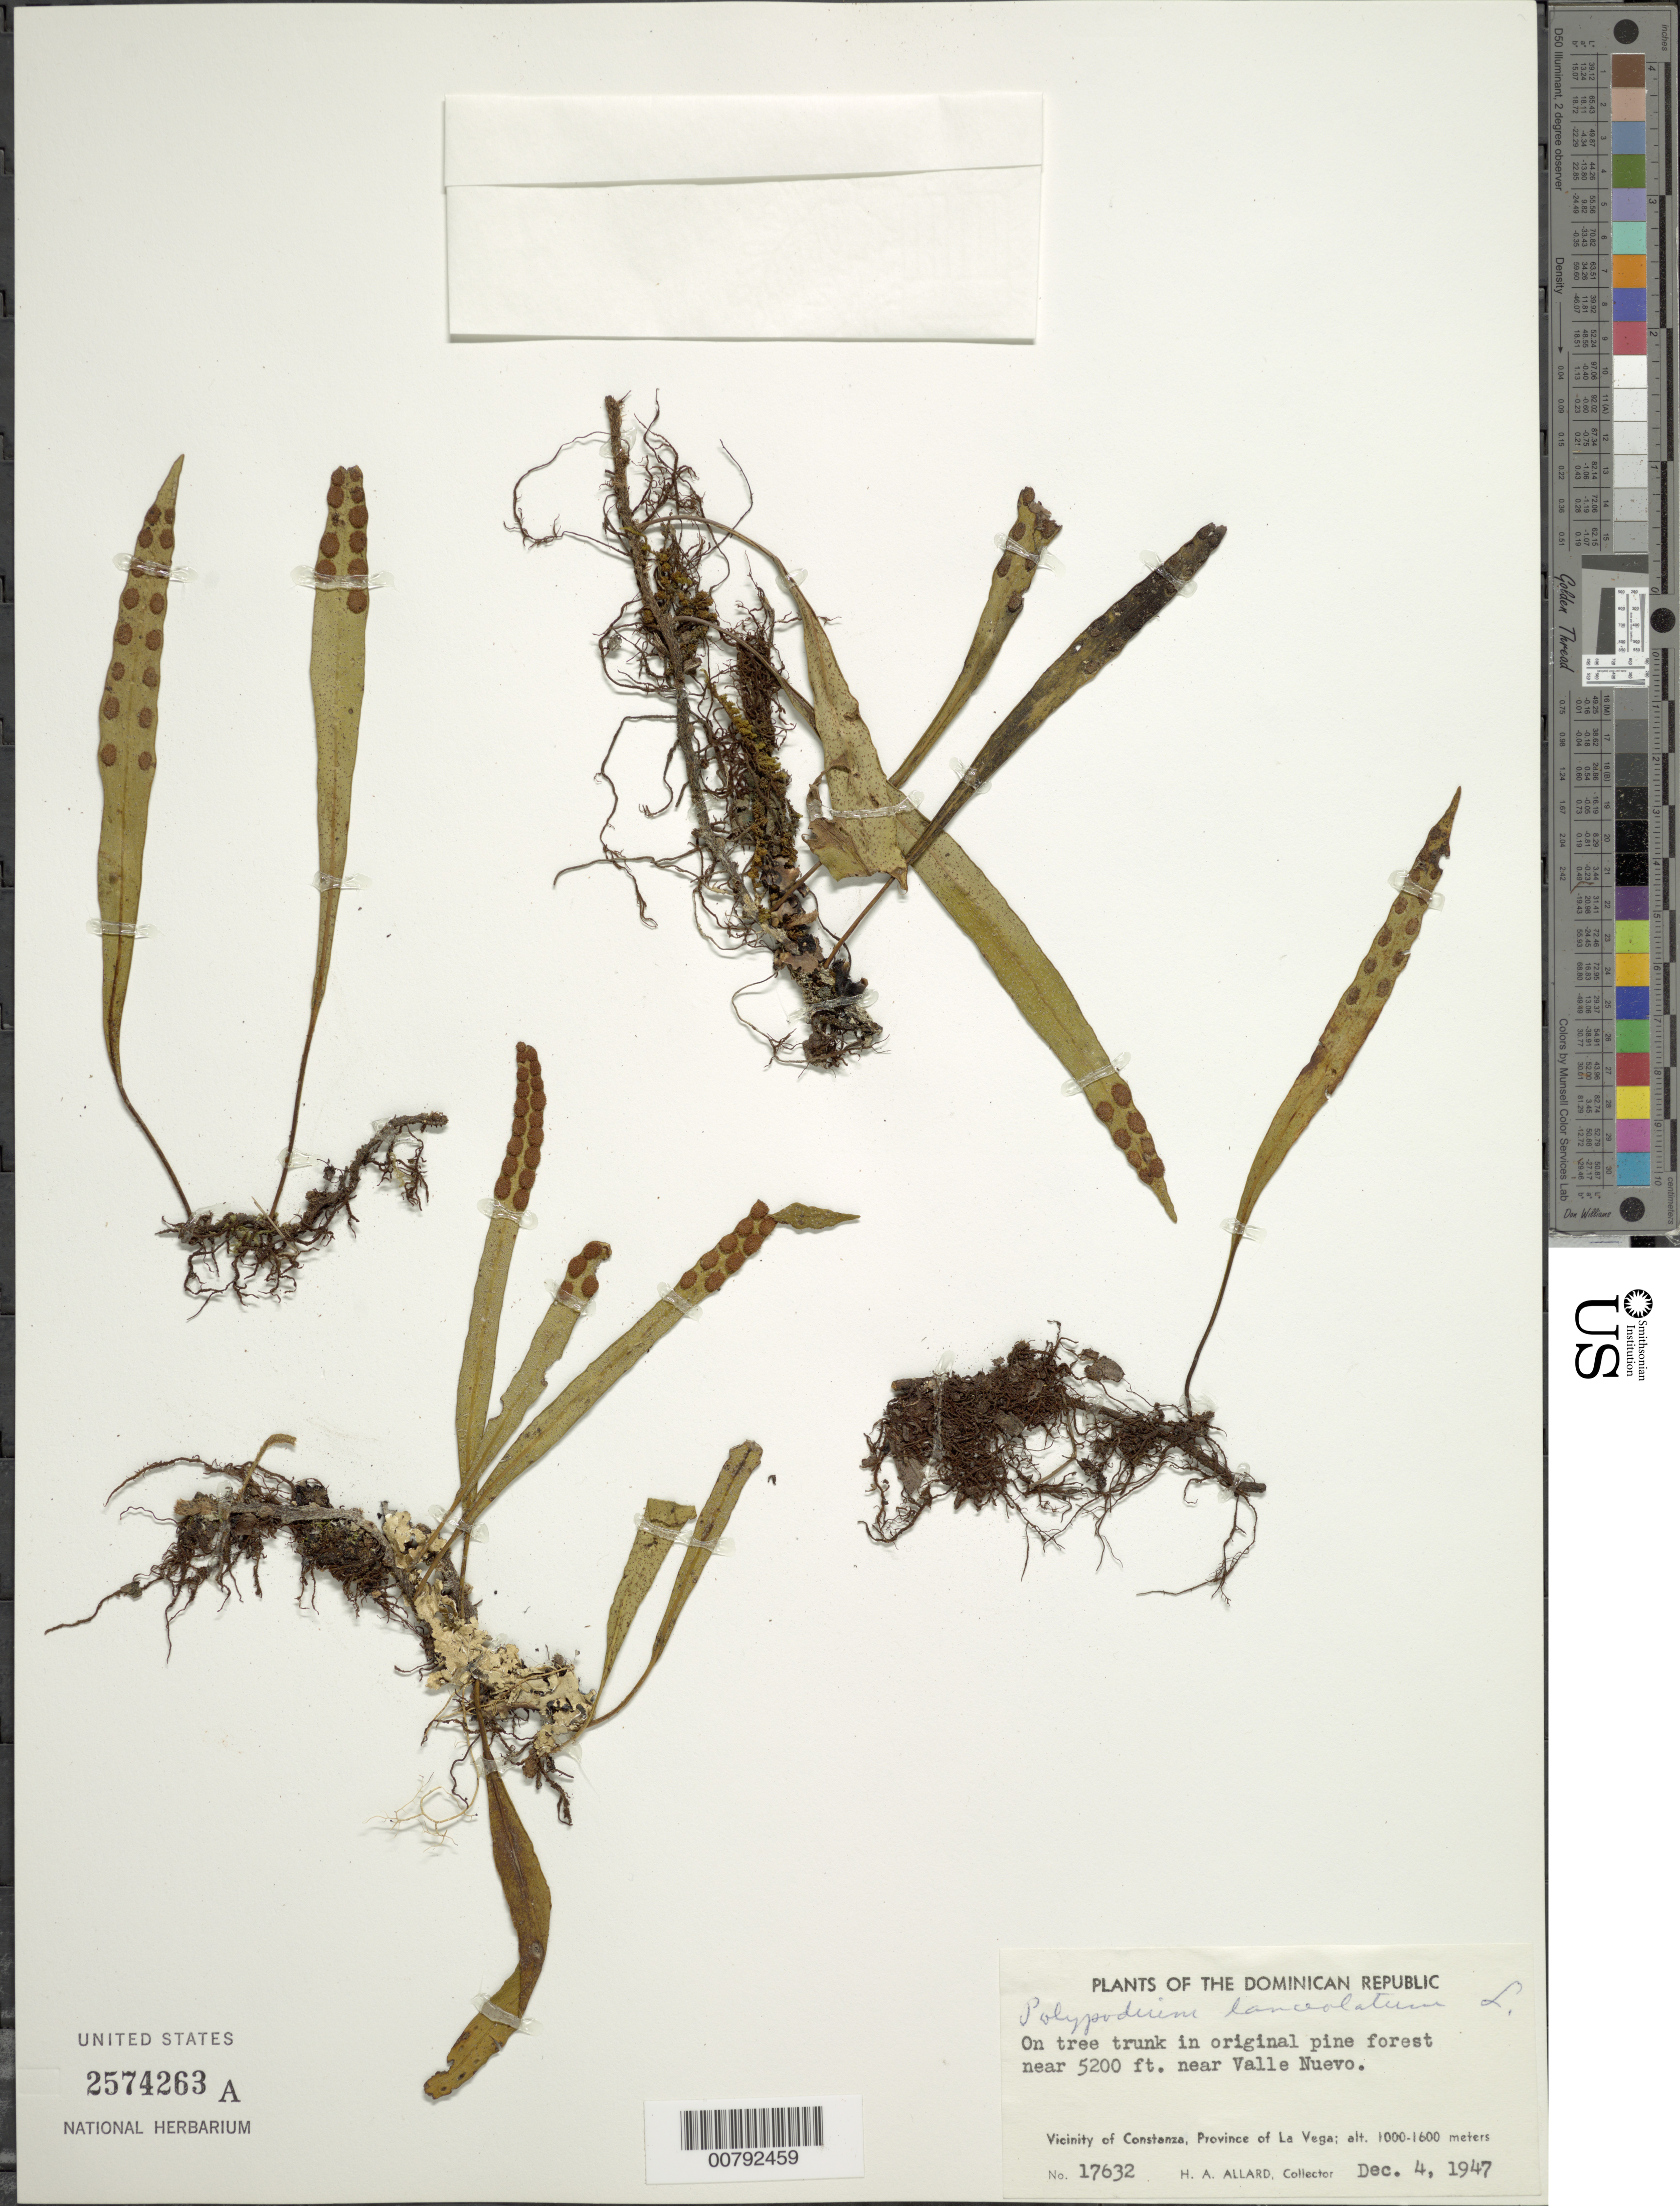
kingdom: Plantae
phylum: Tracheophyta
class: Polypodiopsida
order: Polypodiales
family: Polypodiaceae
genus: Pleopeltis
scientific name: Pleopeltis marginata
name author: A.R. Sm. & Tejero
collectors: H. A. Allard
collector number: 17632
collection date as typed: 04 Dec 1947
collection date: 1947-12-04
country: Dominican Republic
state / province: La Vega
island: Hispaniola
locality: Constanza vicinity, near Valle Nuevo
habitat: Original pine forest, on tree trunk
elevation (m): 1585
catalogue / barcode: US 2574263A